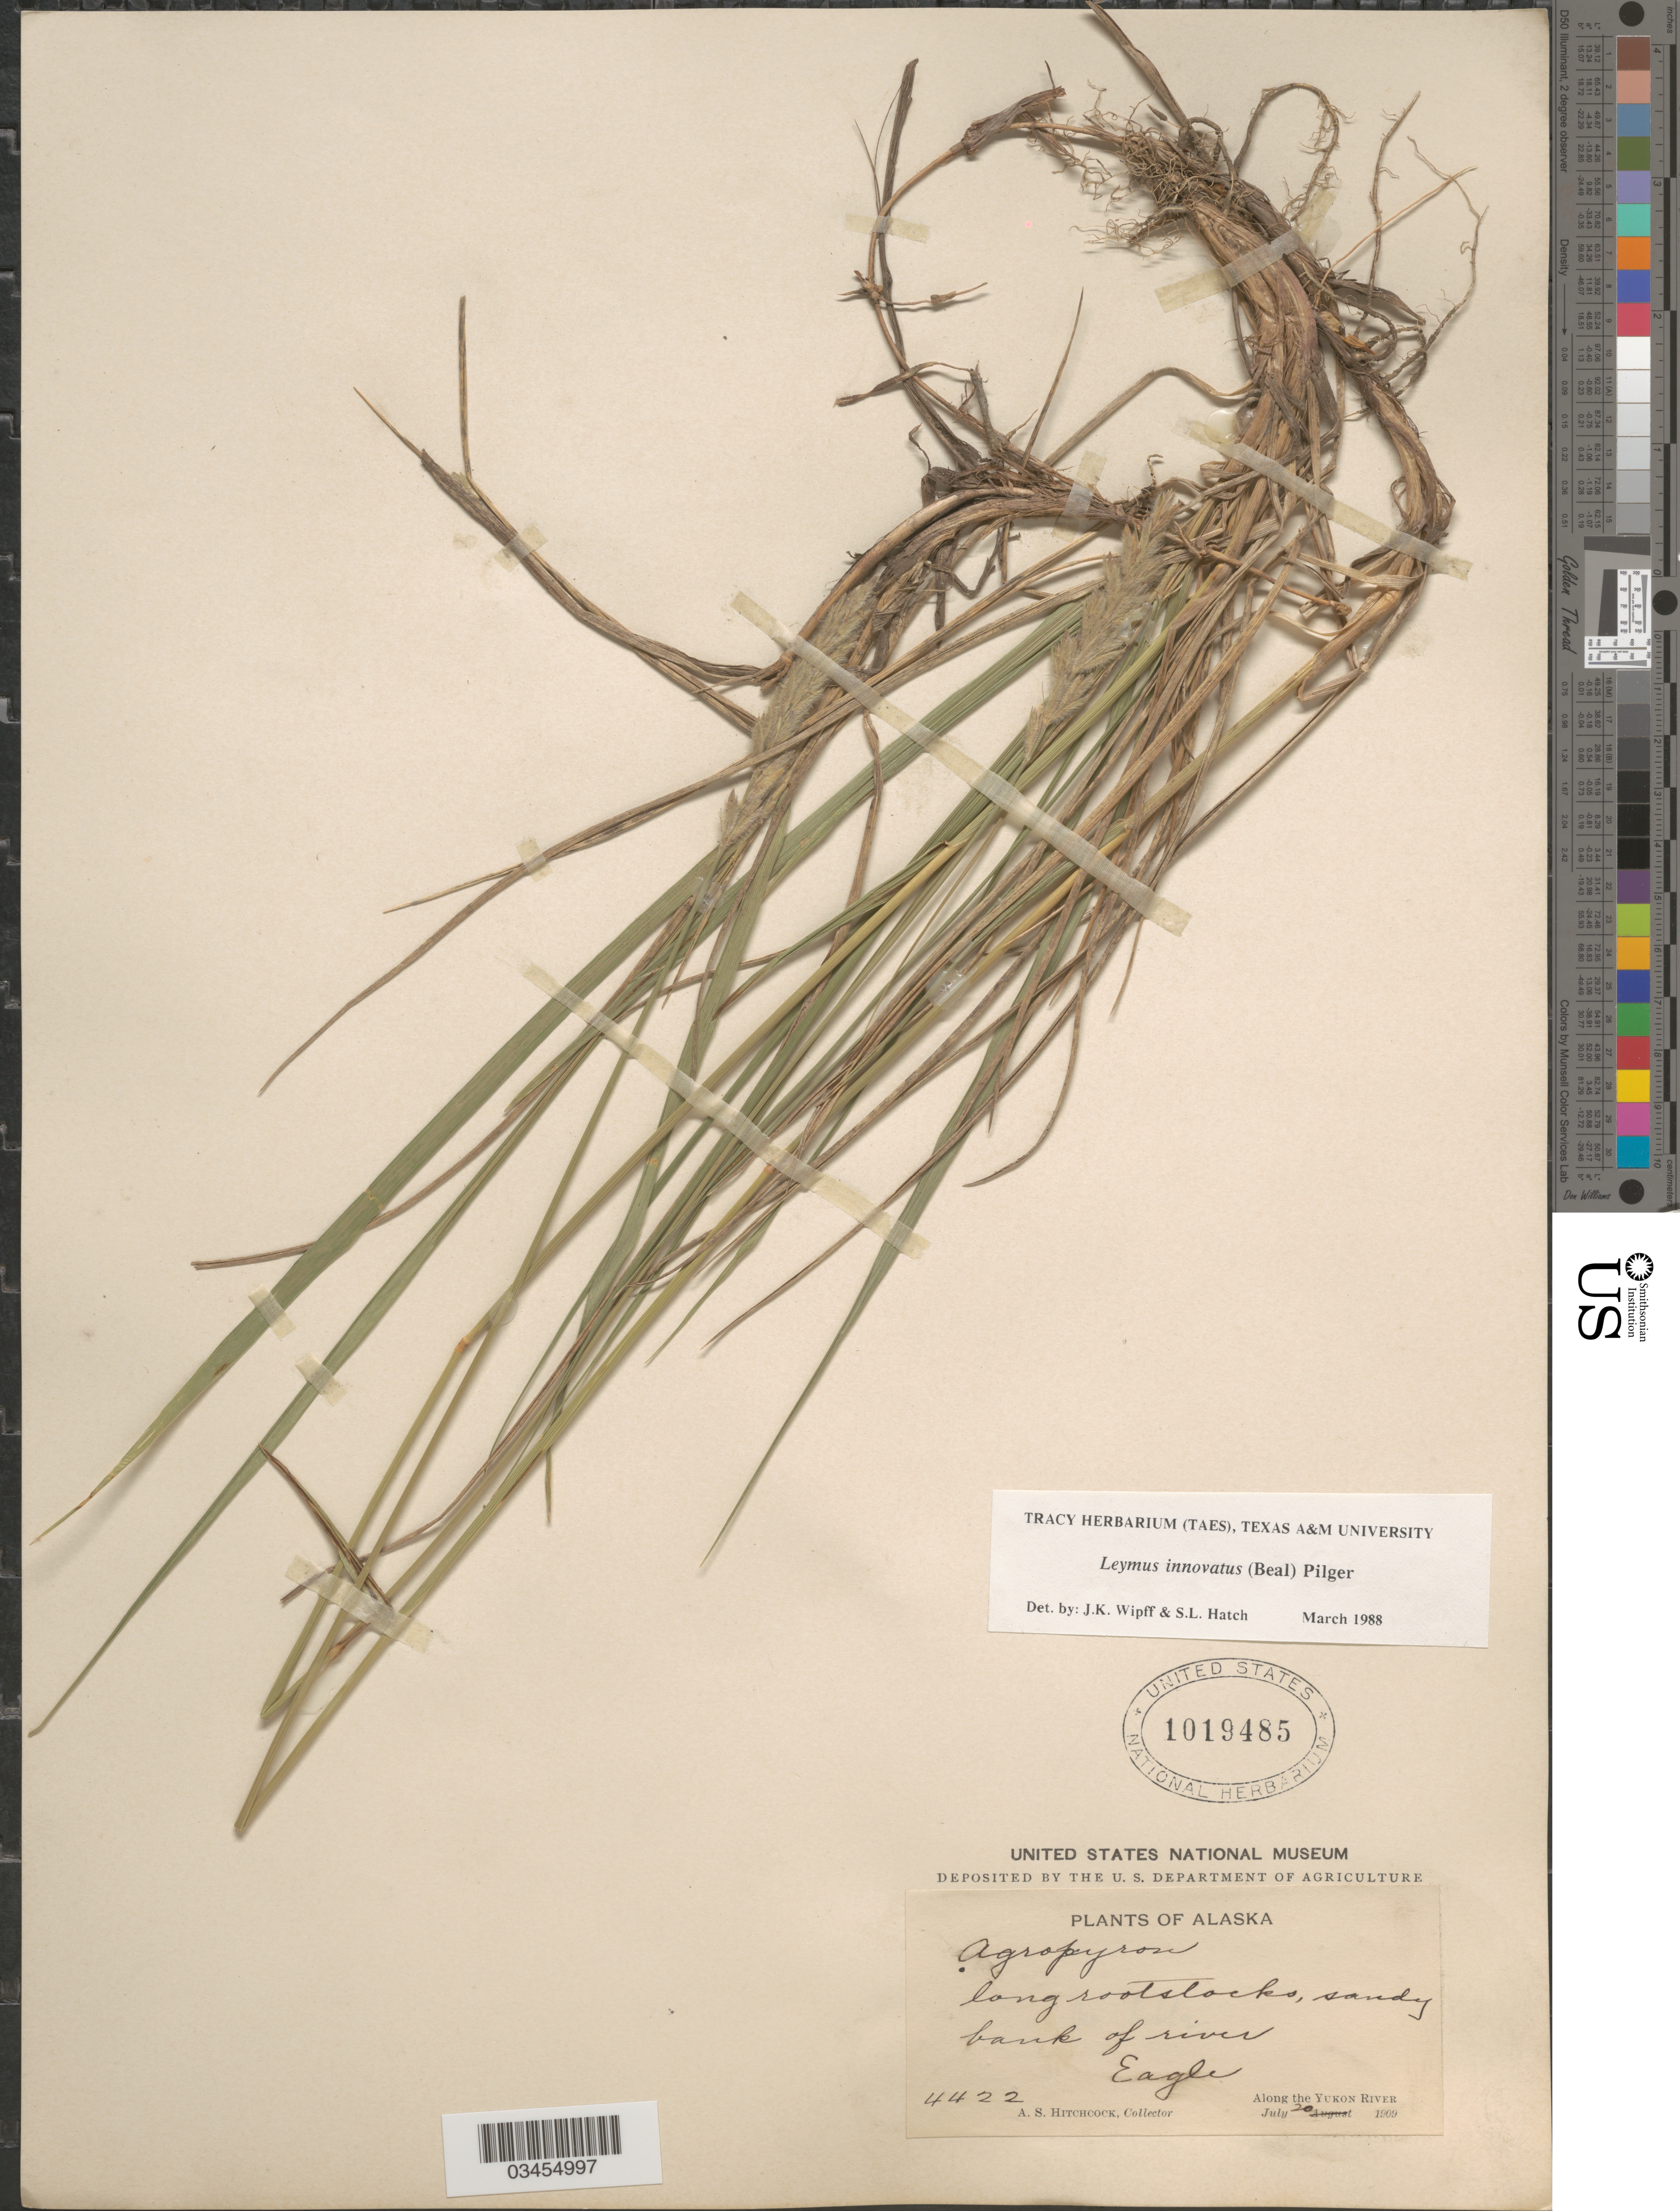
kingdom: Plantae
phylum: Tracheophyta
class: Liliopsida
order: Poales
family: Poaceae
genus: Leymus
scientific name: Leymus innovatus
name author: (W.J. Beal) Pilg.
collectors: A. S. Hitchcock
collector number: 4422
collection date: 1909-07-20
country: United States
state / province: Alaska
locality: Sandy bank of river. Eagle. Along the Yukon River.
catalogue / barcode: US 1019485